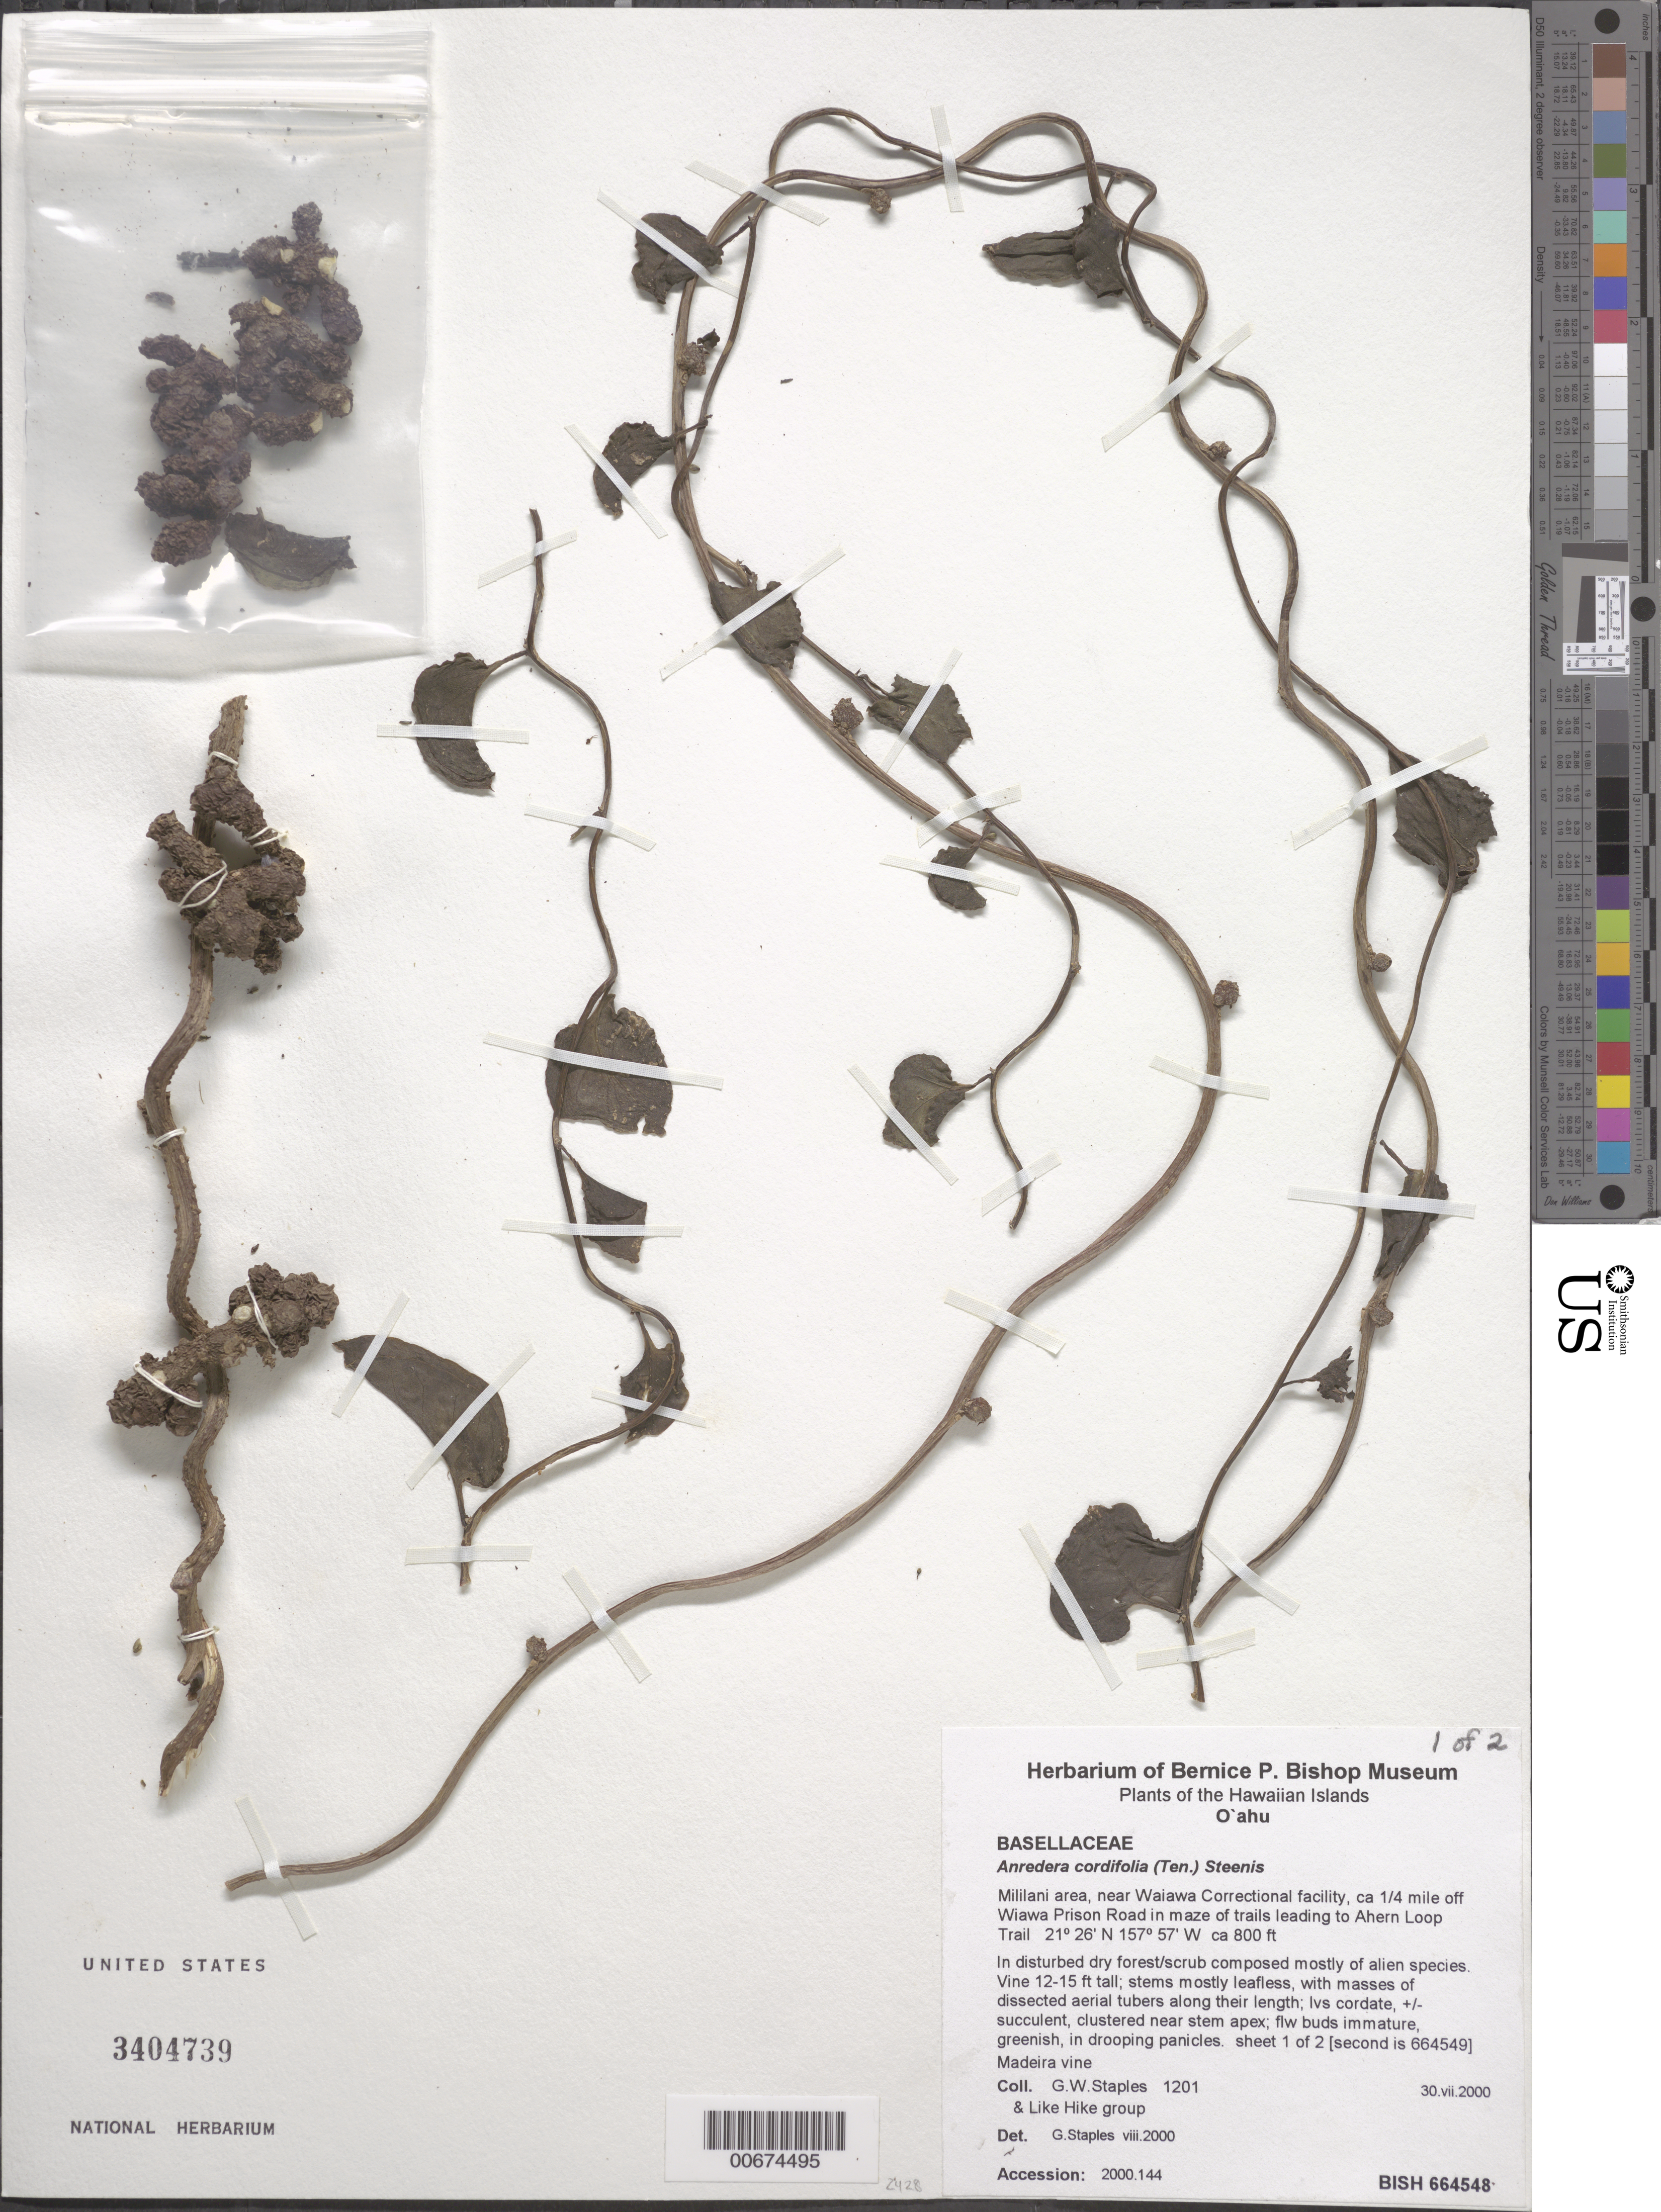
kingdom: Plantae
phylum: Tracheophyta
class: Magnoliopsida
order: Caryophyllales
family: Basellaceae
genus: Anredera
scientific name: Anredera cordifolia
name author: (Ten.) Steenis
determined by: Staples, G. W.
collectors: G. Staples & Like Hike group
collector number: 1201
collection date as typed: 30 Jul 2000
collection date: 2000-07-30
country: United States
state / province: Hawaii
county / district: Honolulu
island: Oahu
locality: Mililani area, near Waiawa Correctional facility, ca 1/4 mile off Wiawa Prison Road in maze of trails leading to Ahern Loop Trail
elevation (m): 243.8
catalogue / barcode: US 3404739